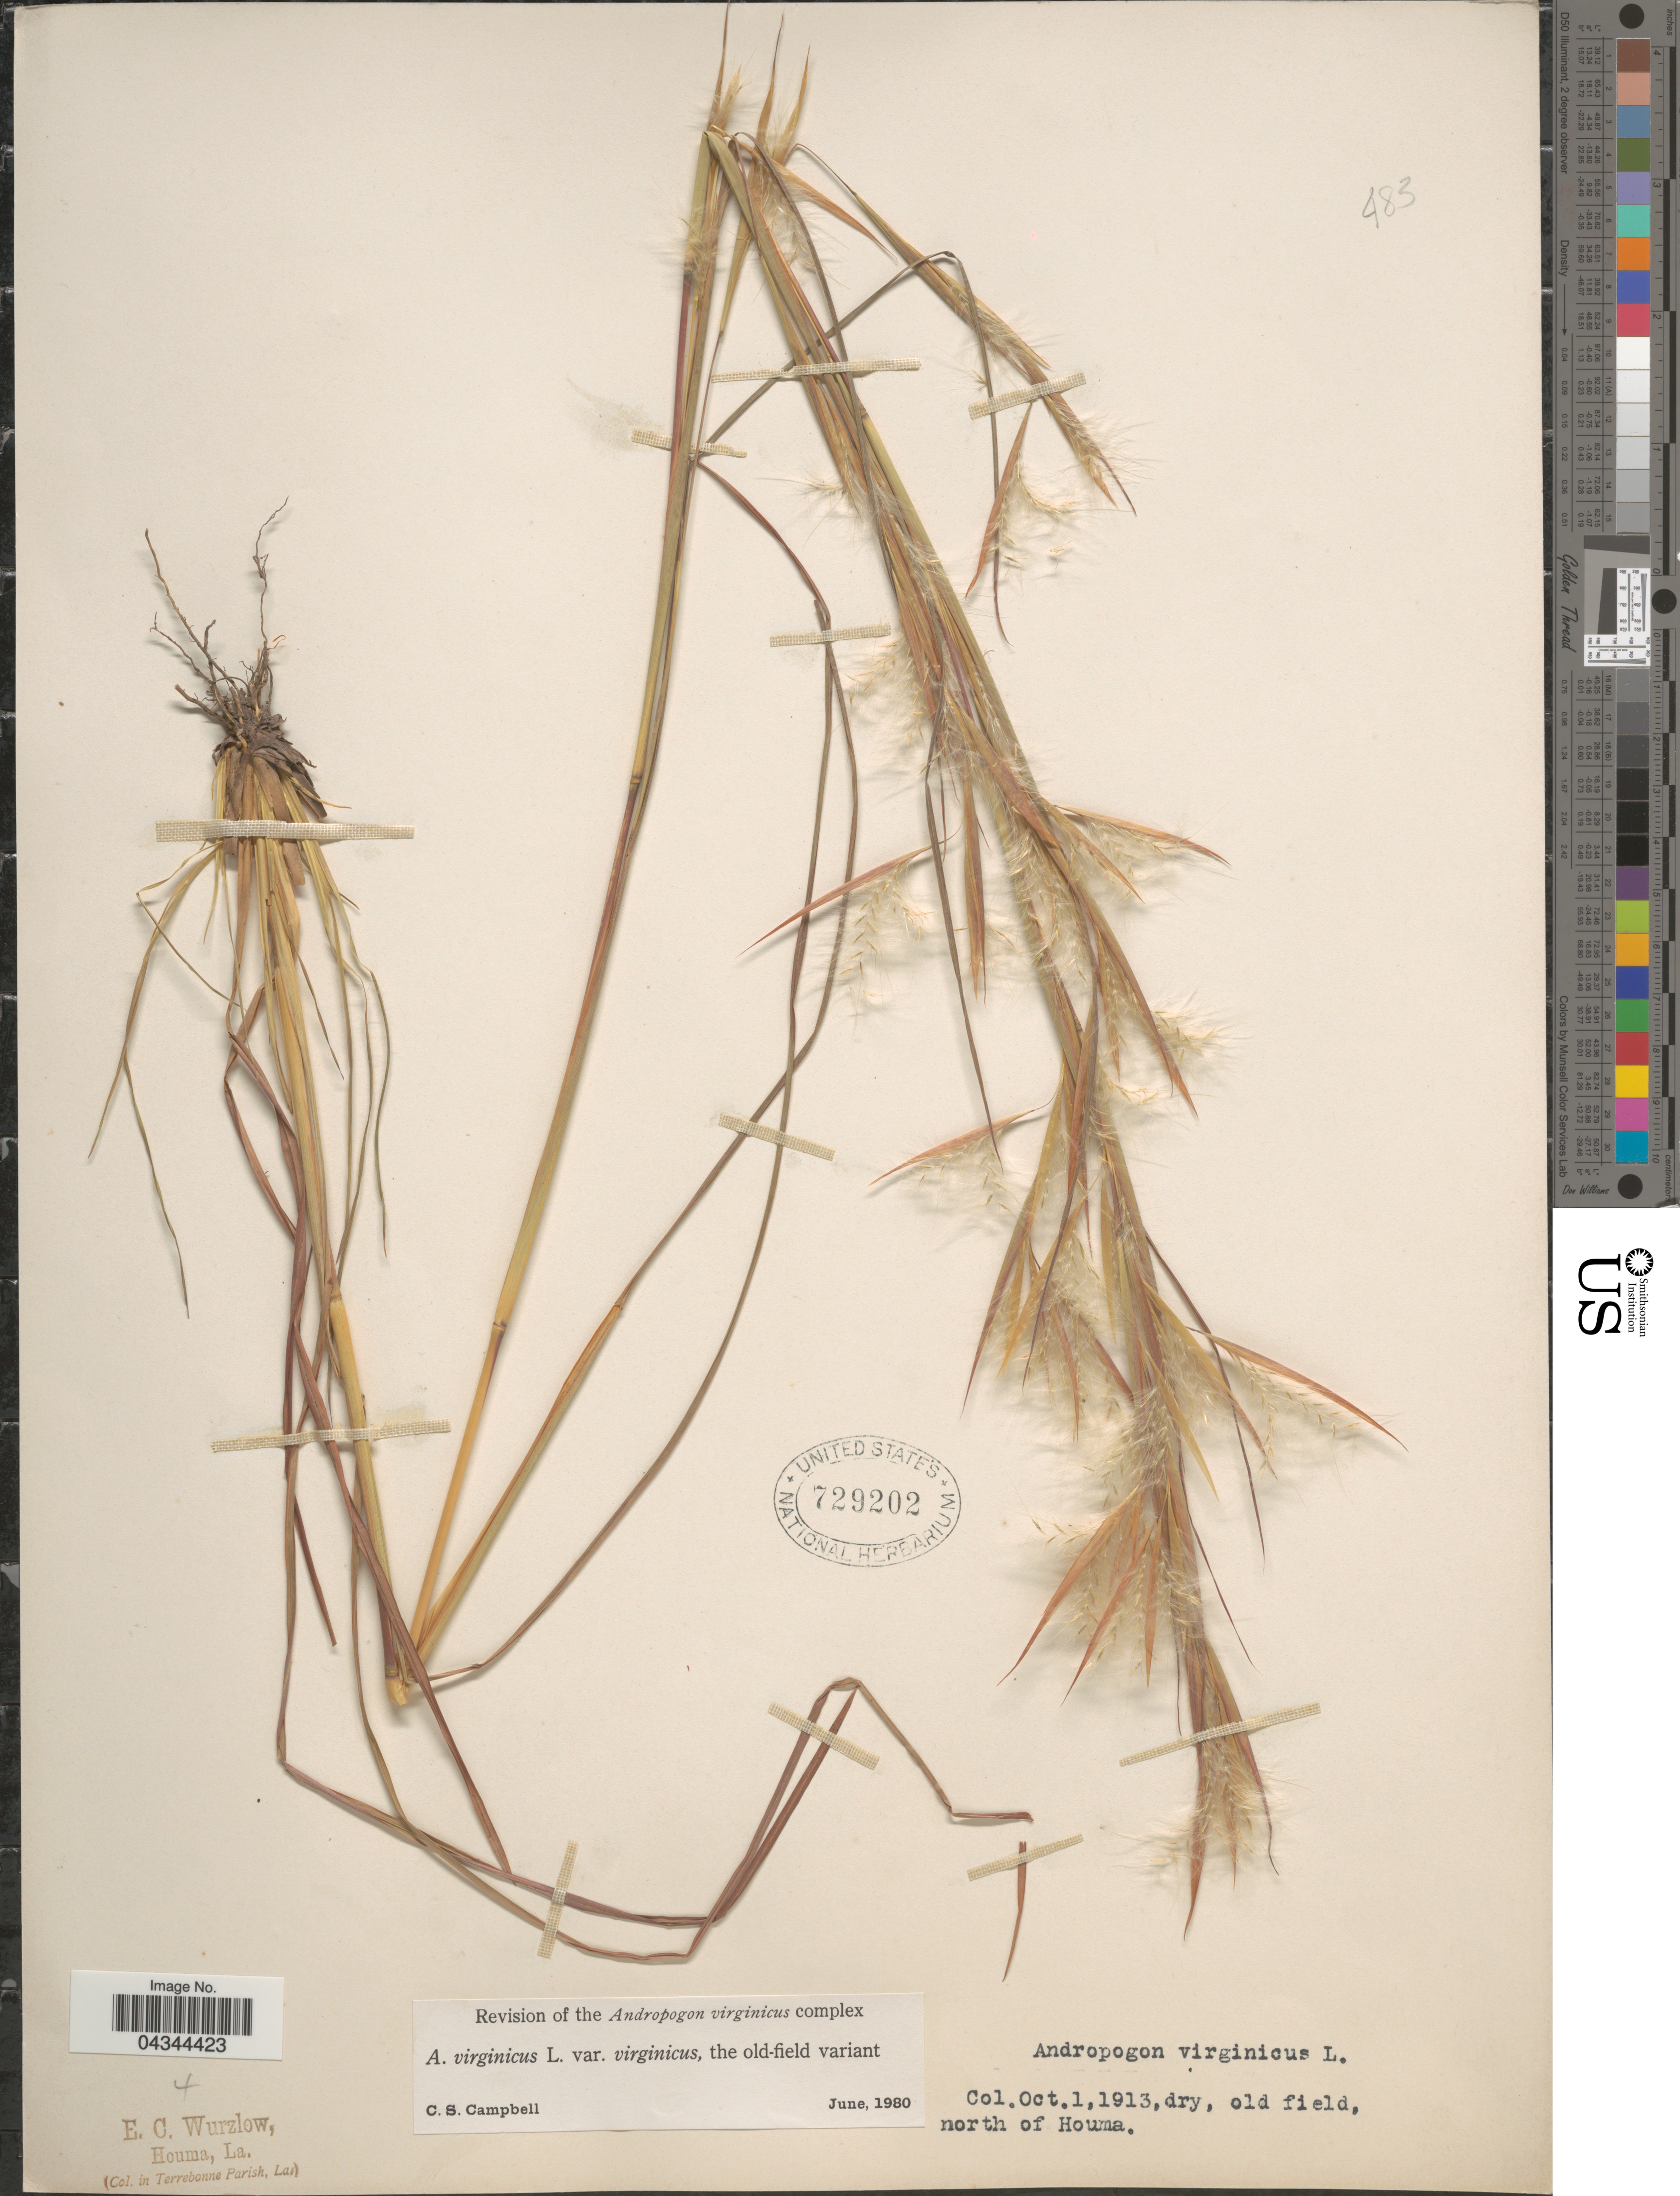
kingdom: Plantae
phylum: Tracheophyta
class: Liliopsida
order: Poales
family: Poaceae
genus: Andropogon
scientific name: Andropogon virginicus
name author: L.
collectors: E. Wurzlow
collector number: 4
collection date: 1913-10-01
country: United States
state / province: Louisiana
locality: Houma. (in Terrebonne Parish). Old field, north of Houma.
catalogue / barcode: US 729202